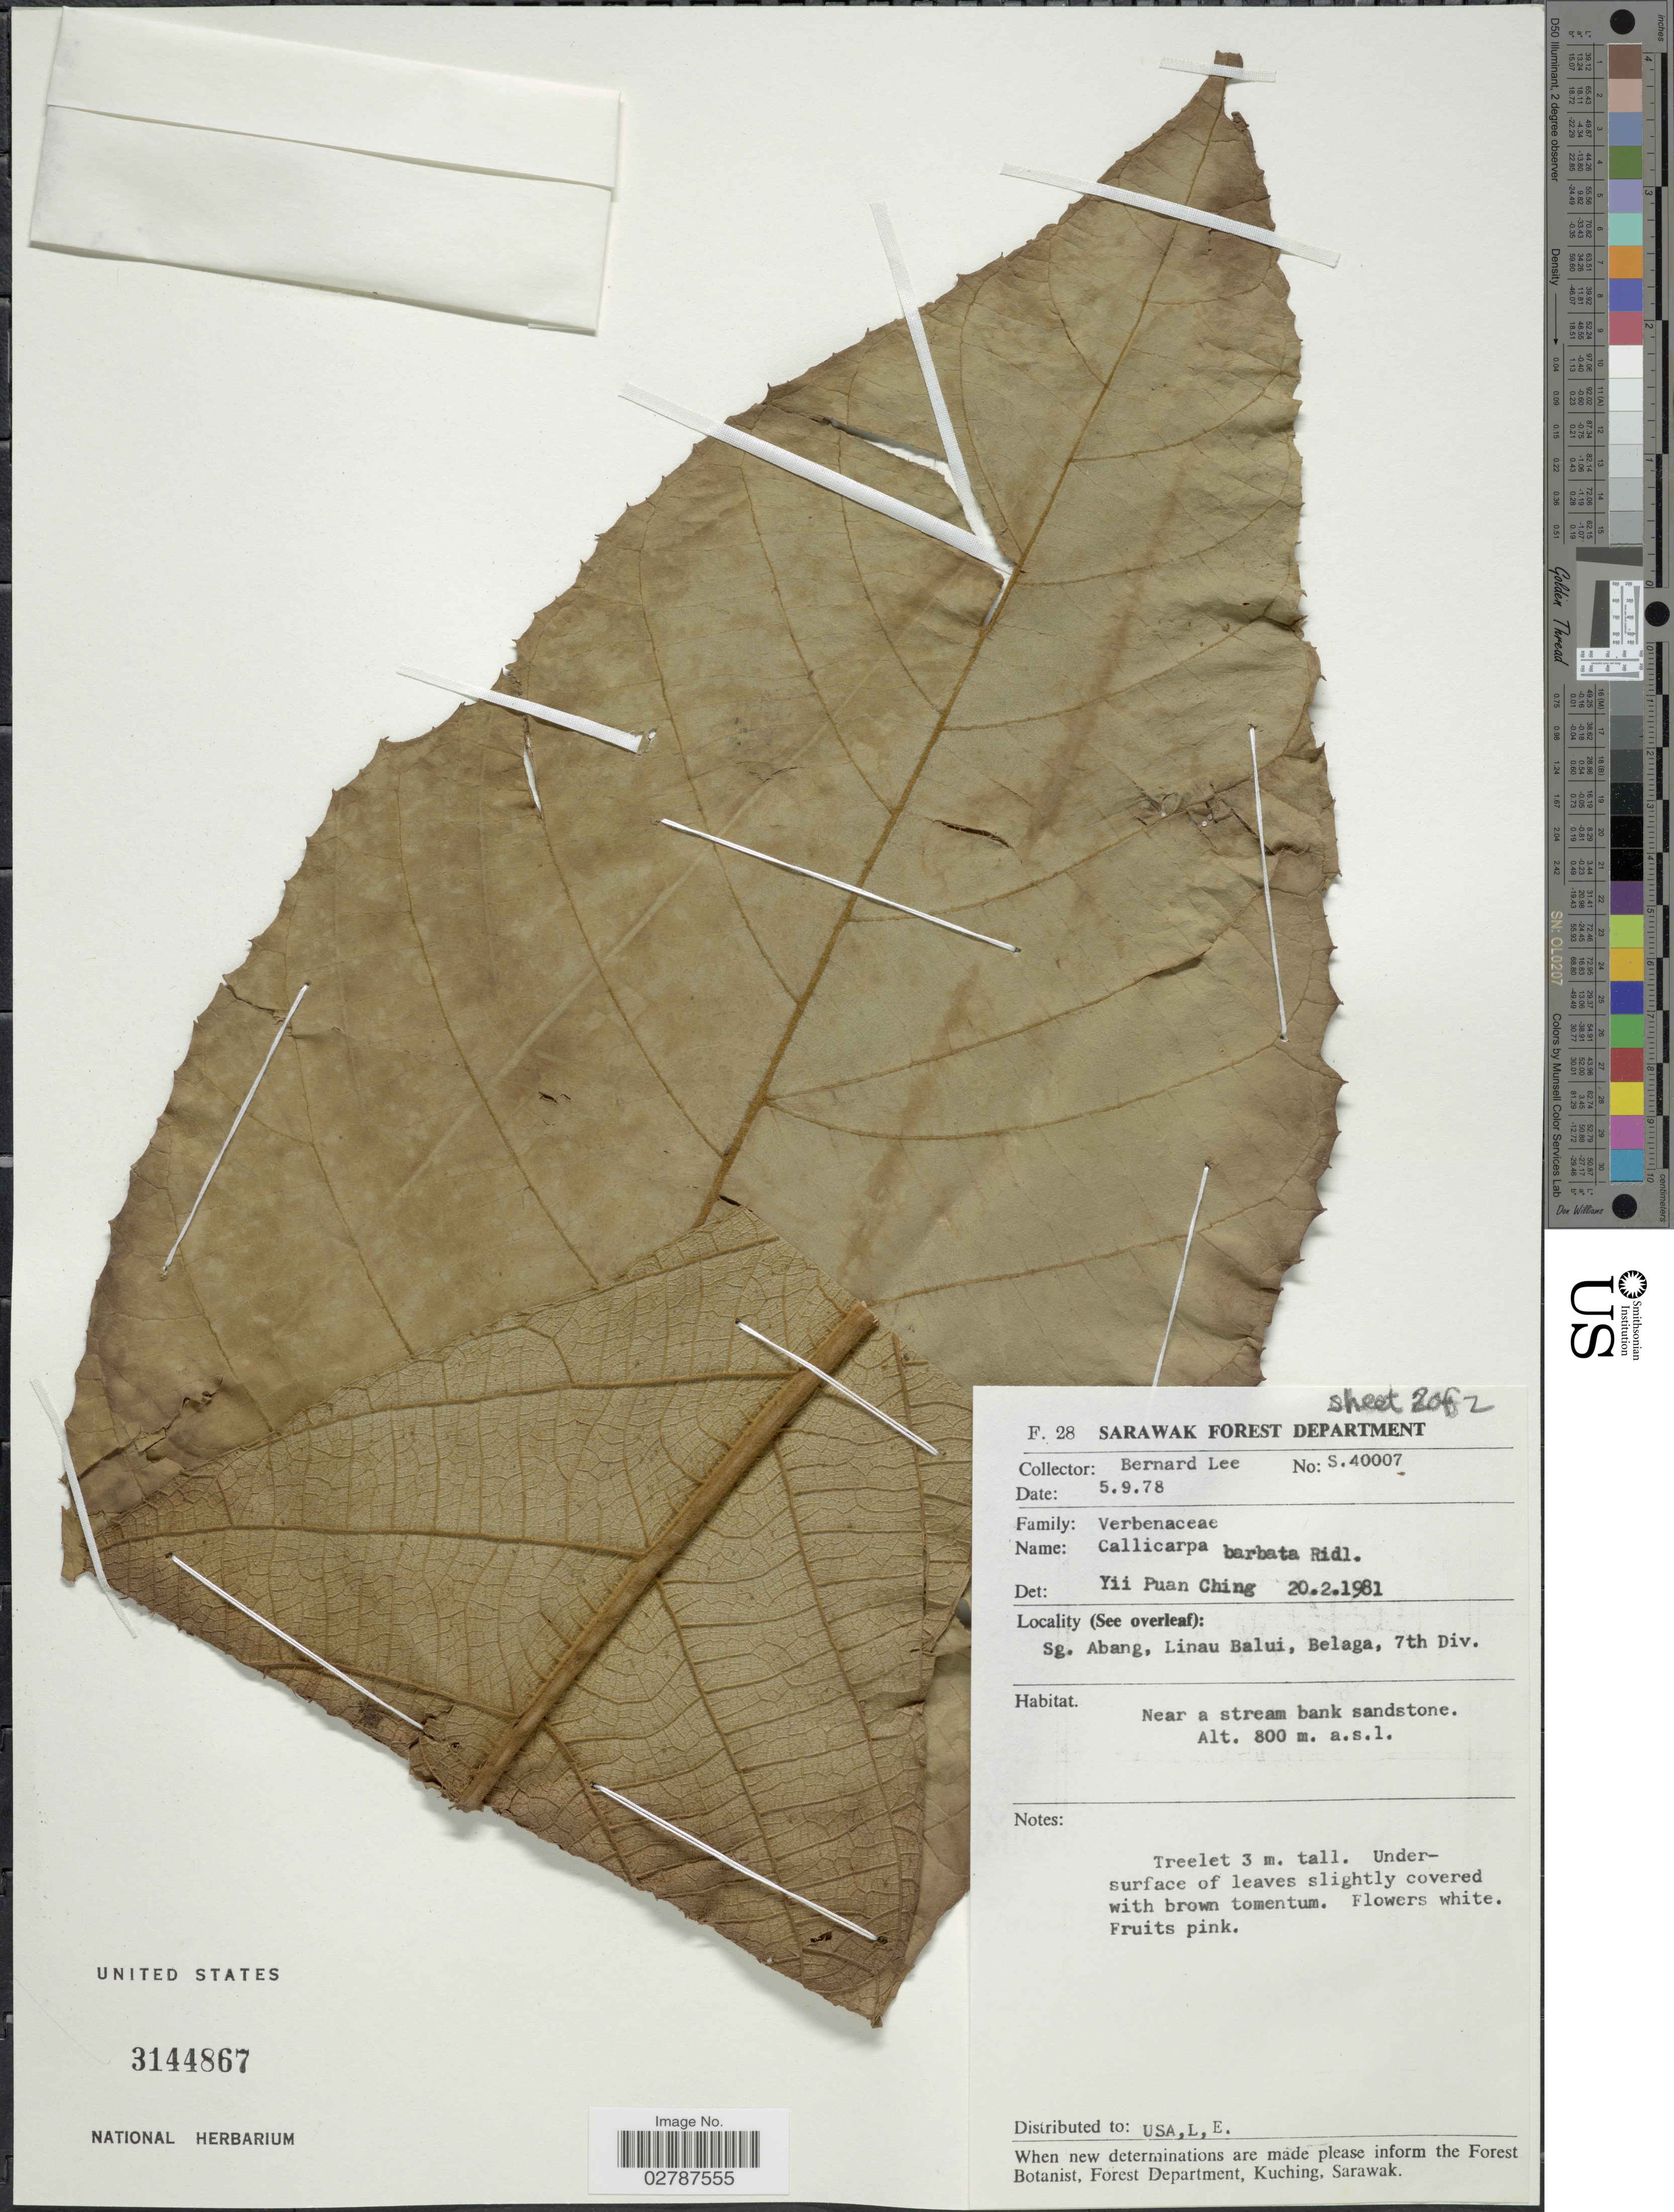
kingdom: Plantae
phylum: Tracheophyta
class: Magnoliopsida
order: Lamiales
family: Lamiaceae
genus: Callicarpa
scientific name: Callicarpa barbata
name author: Ridl.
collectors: B. Lee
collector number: S40007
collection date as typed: Transcribed d/m/y: 5/9/78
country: Malaysia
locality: Sg. Abang, Linau Balui, Belaga, 7th Div.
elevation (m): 800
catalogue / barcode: US 3144867